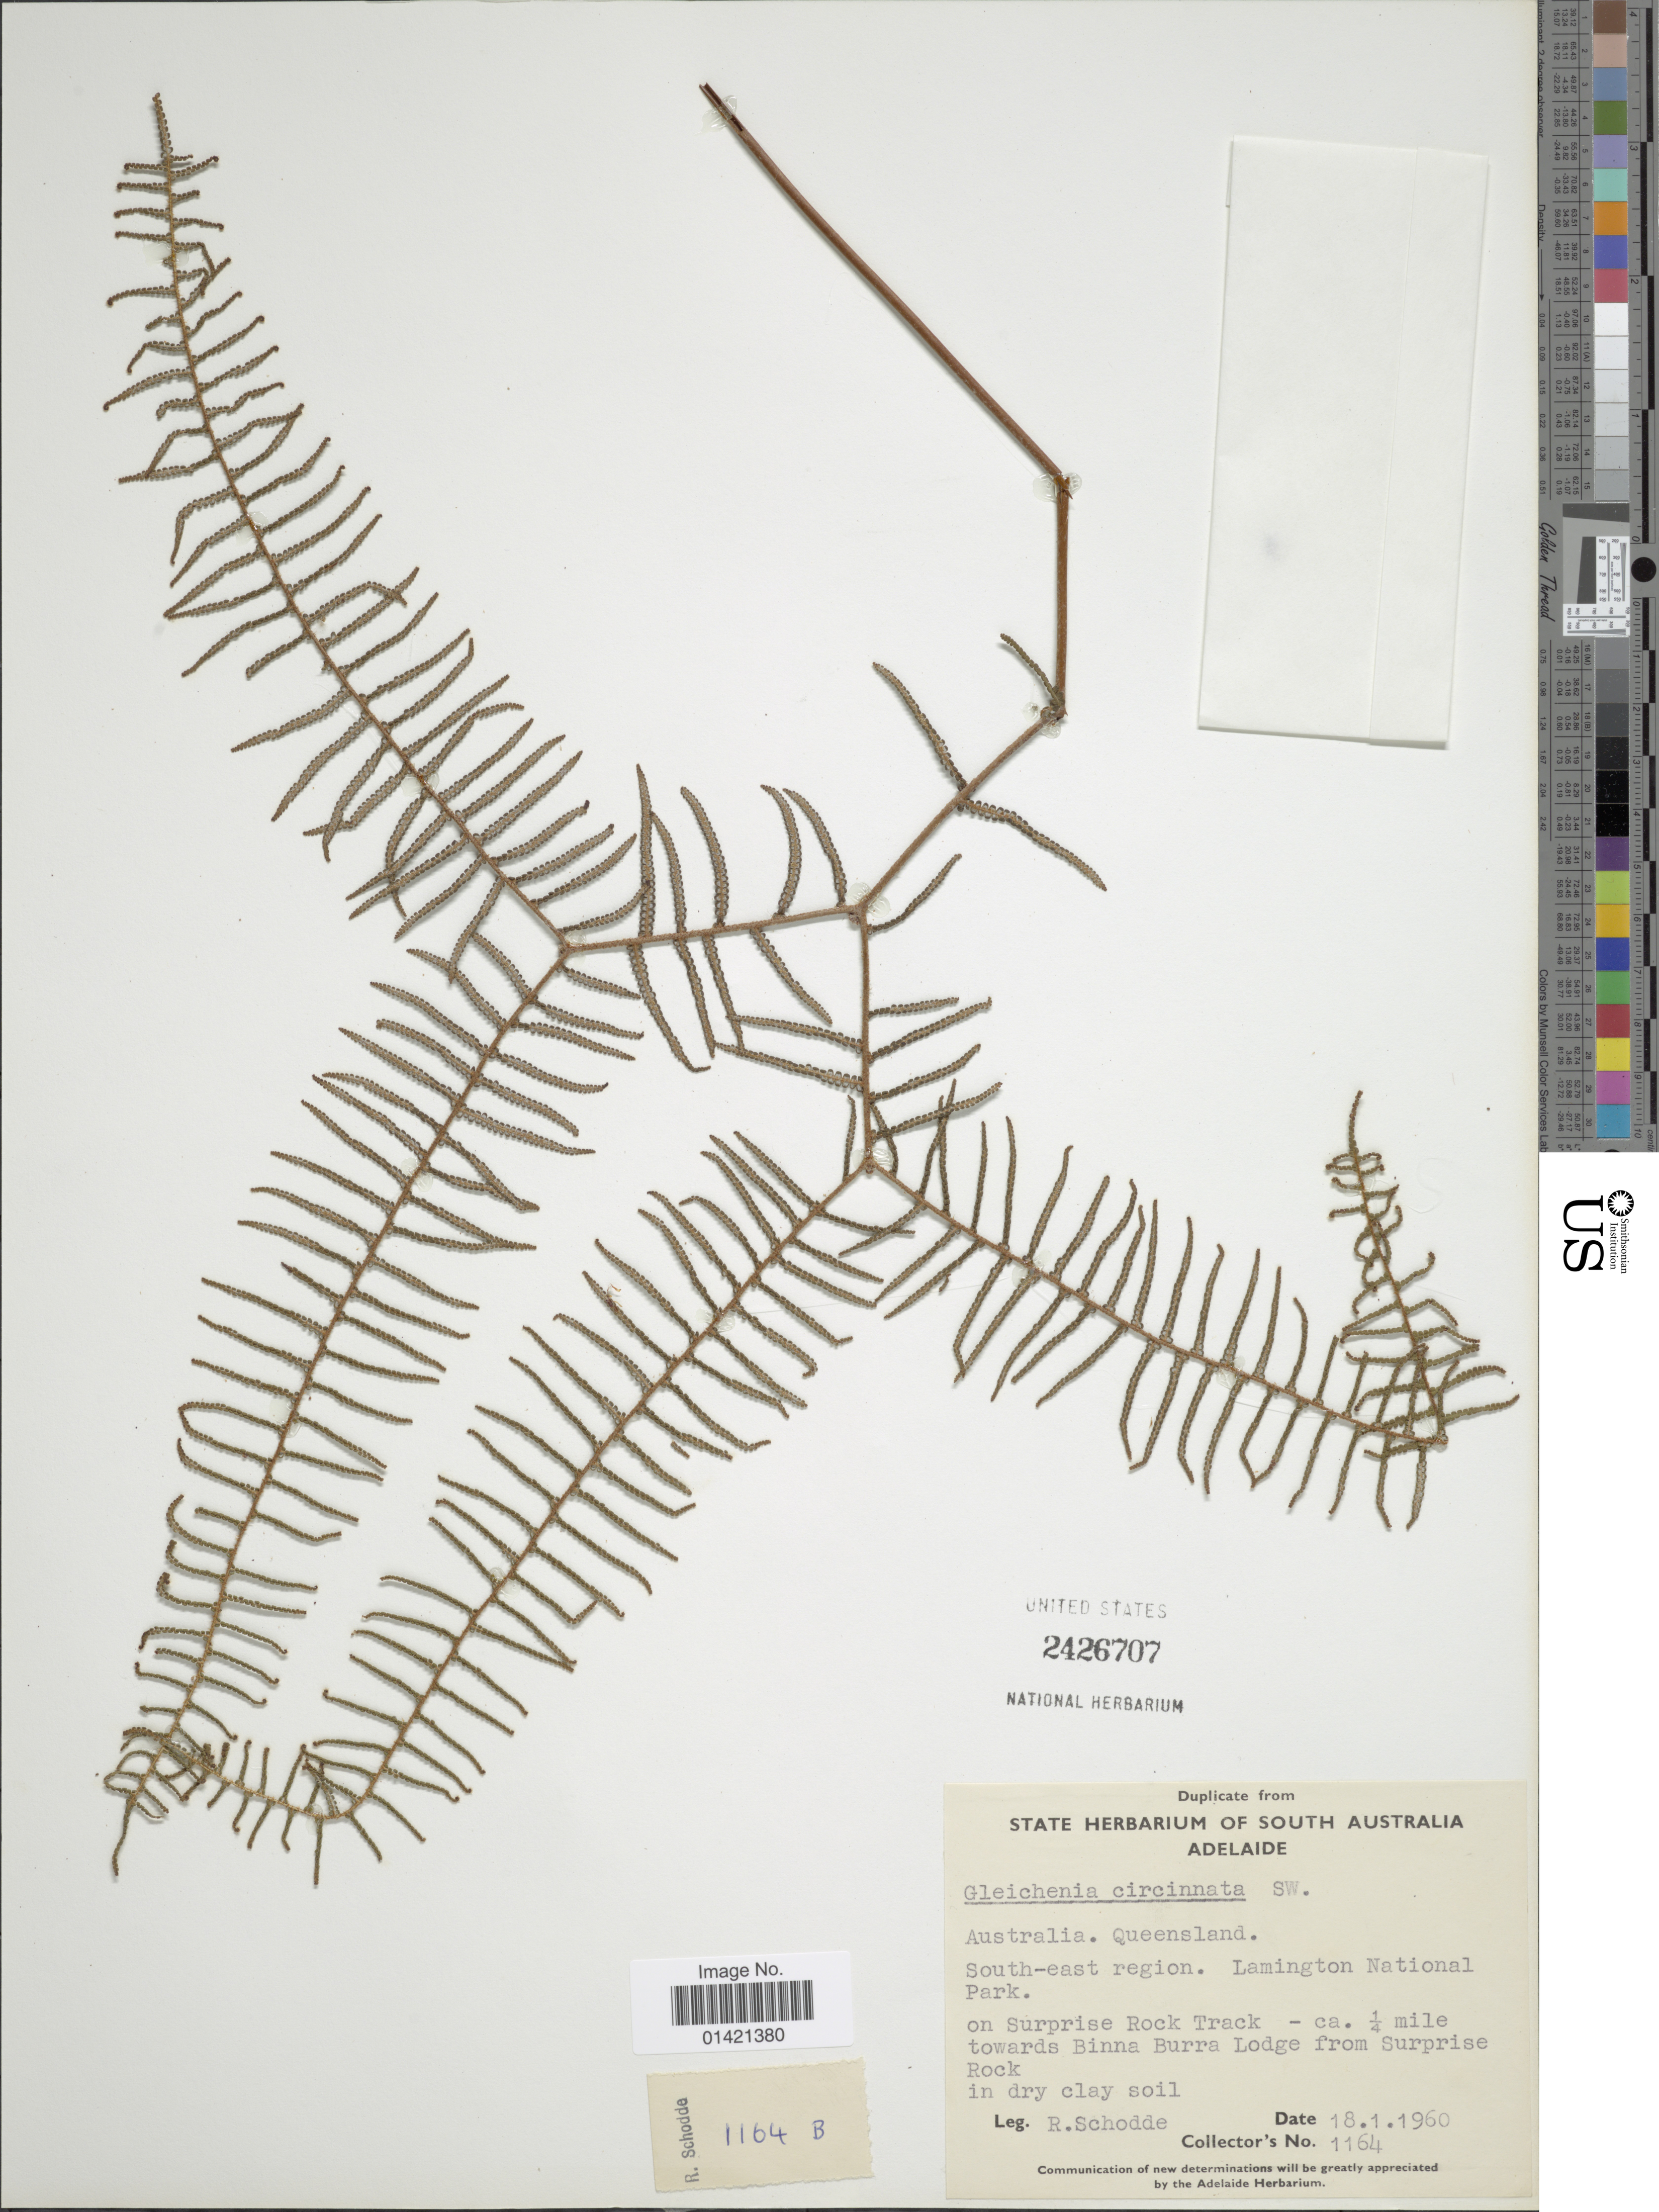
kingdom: Plantae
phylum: Tracheophyta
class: Polypodiopsida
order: Gleicheniales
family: Gleicheniaceae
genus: Gleichenia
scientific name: Gleichenia dicarpa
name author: R. Br.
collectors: R. Schodde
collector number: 1164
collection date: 1960-01-18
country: Australia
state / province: Queensland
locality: South-east region. Lamington National Park. On Suprise Rock Track - ca. 1/4 mile towards Binna Burra Lodge from Suprise Rock.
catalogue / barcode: US 2426707